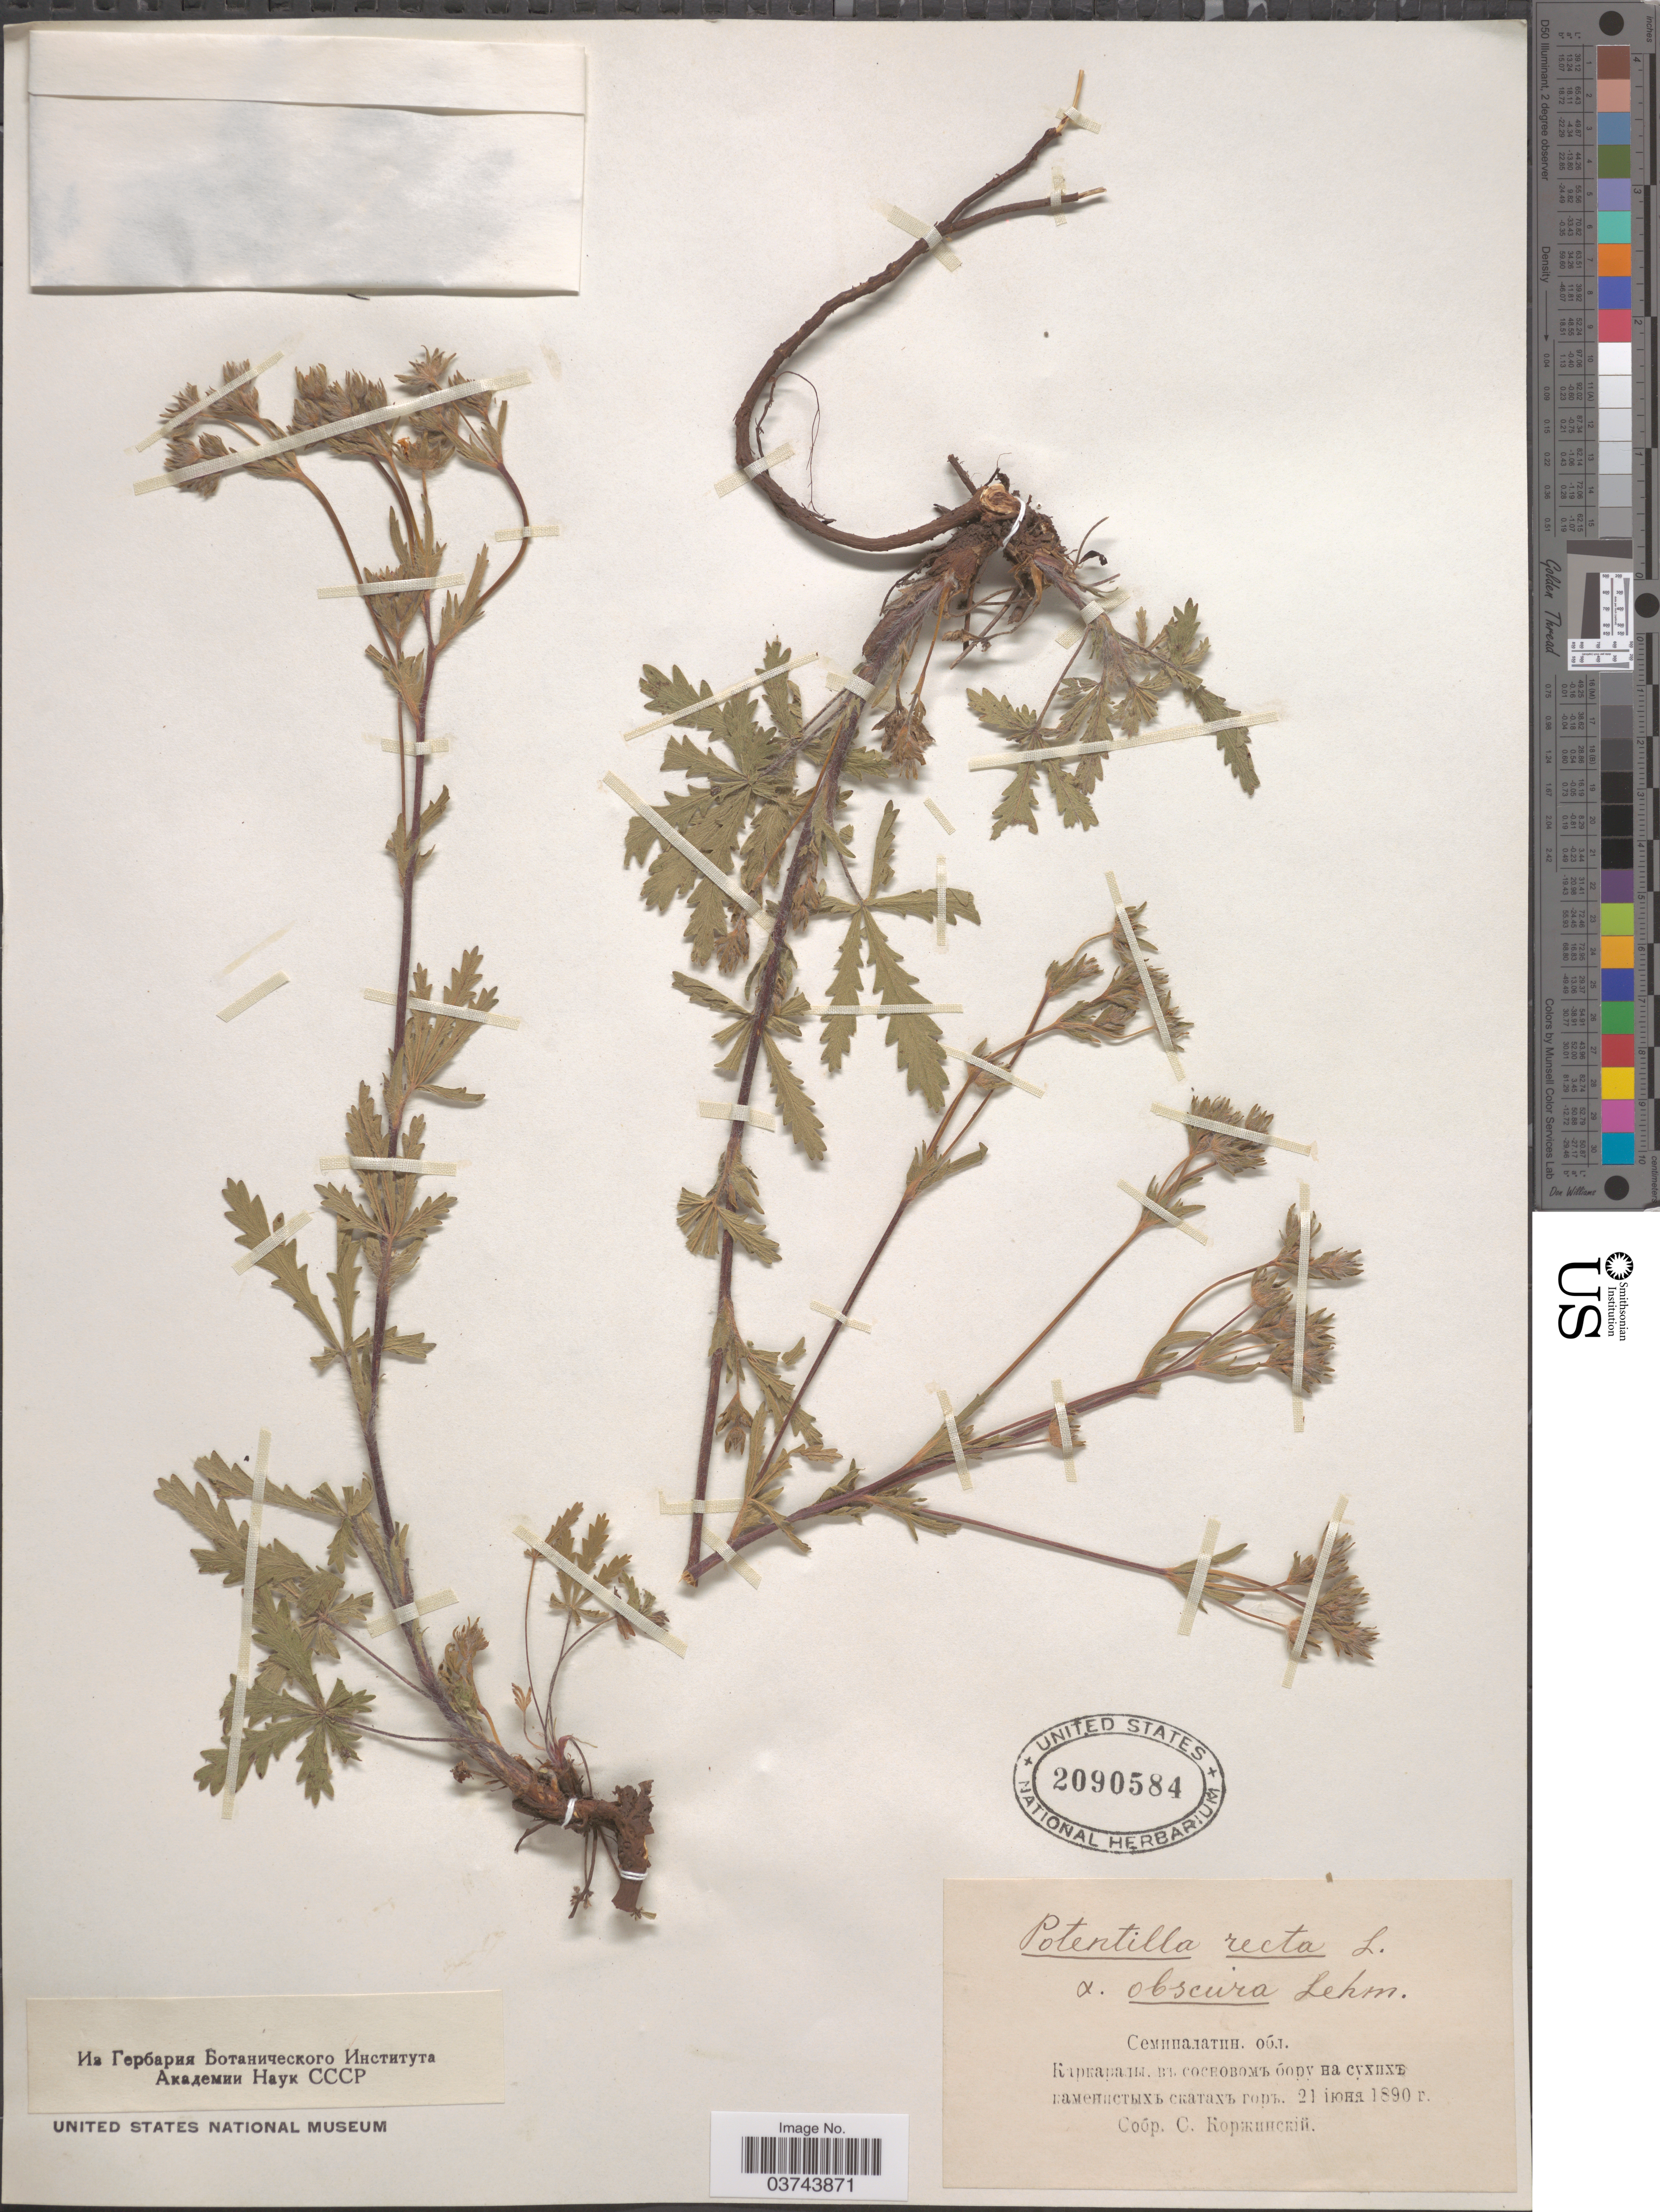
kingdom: Plantae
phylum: Tracheophyta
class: Magnoliopsida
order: Rosales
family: Rosaceae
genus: Potentilla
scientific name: Potentilla recta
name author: L.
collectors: X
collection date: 1890-06-21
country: Kazakhstan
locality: Karkaraly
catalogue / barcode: US 2090584